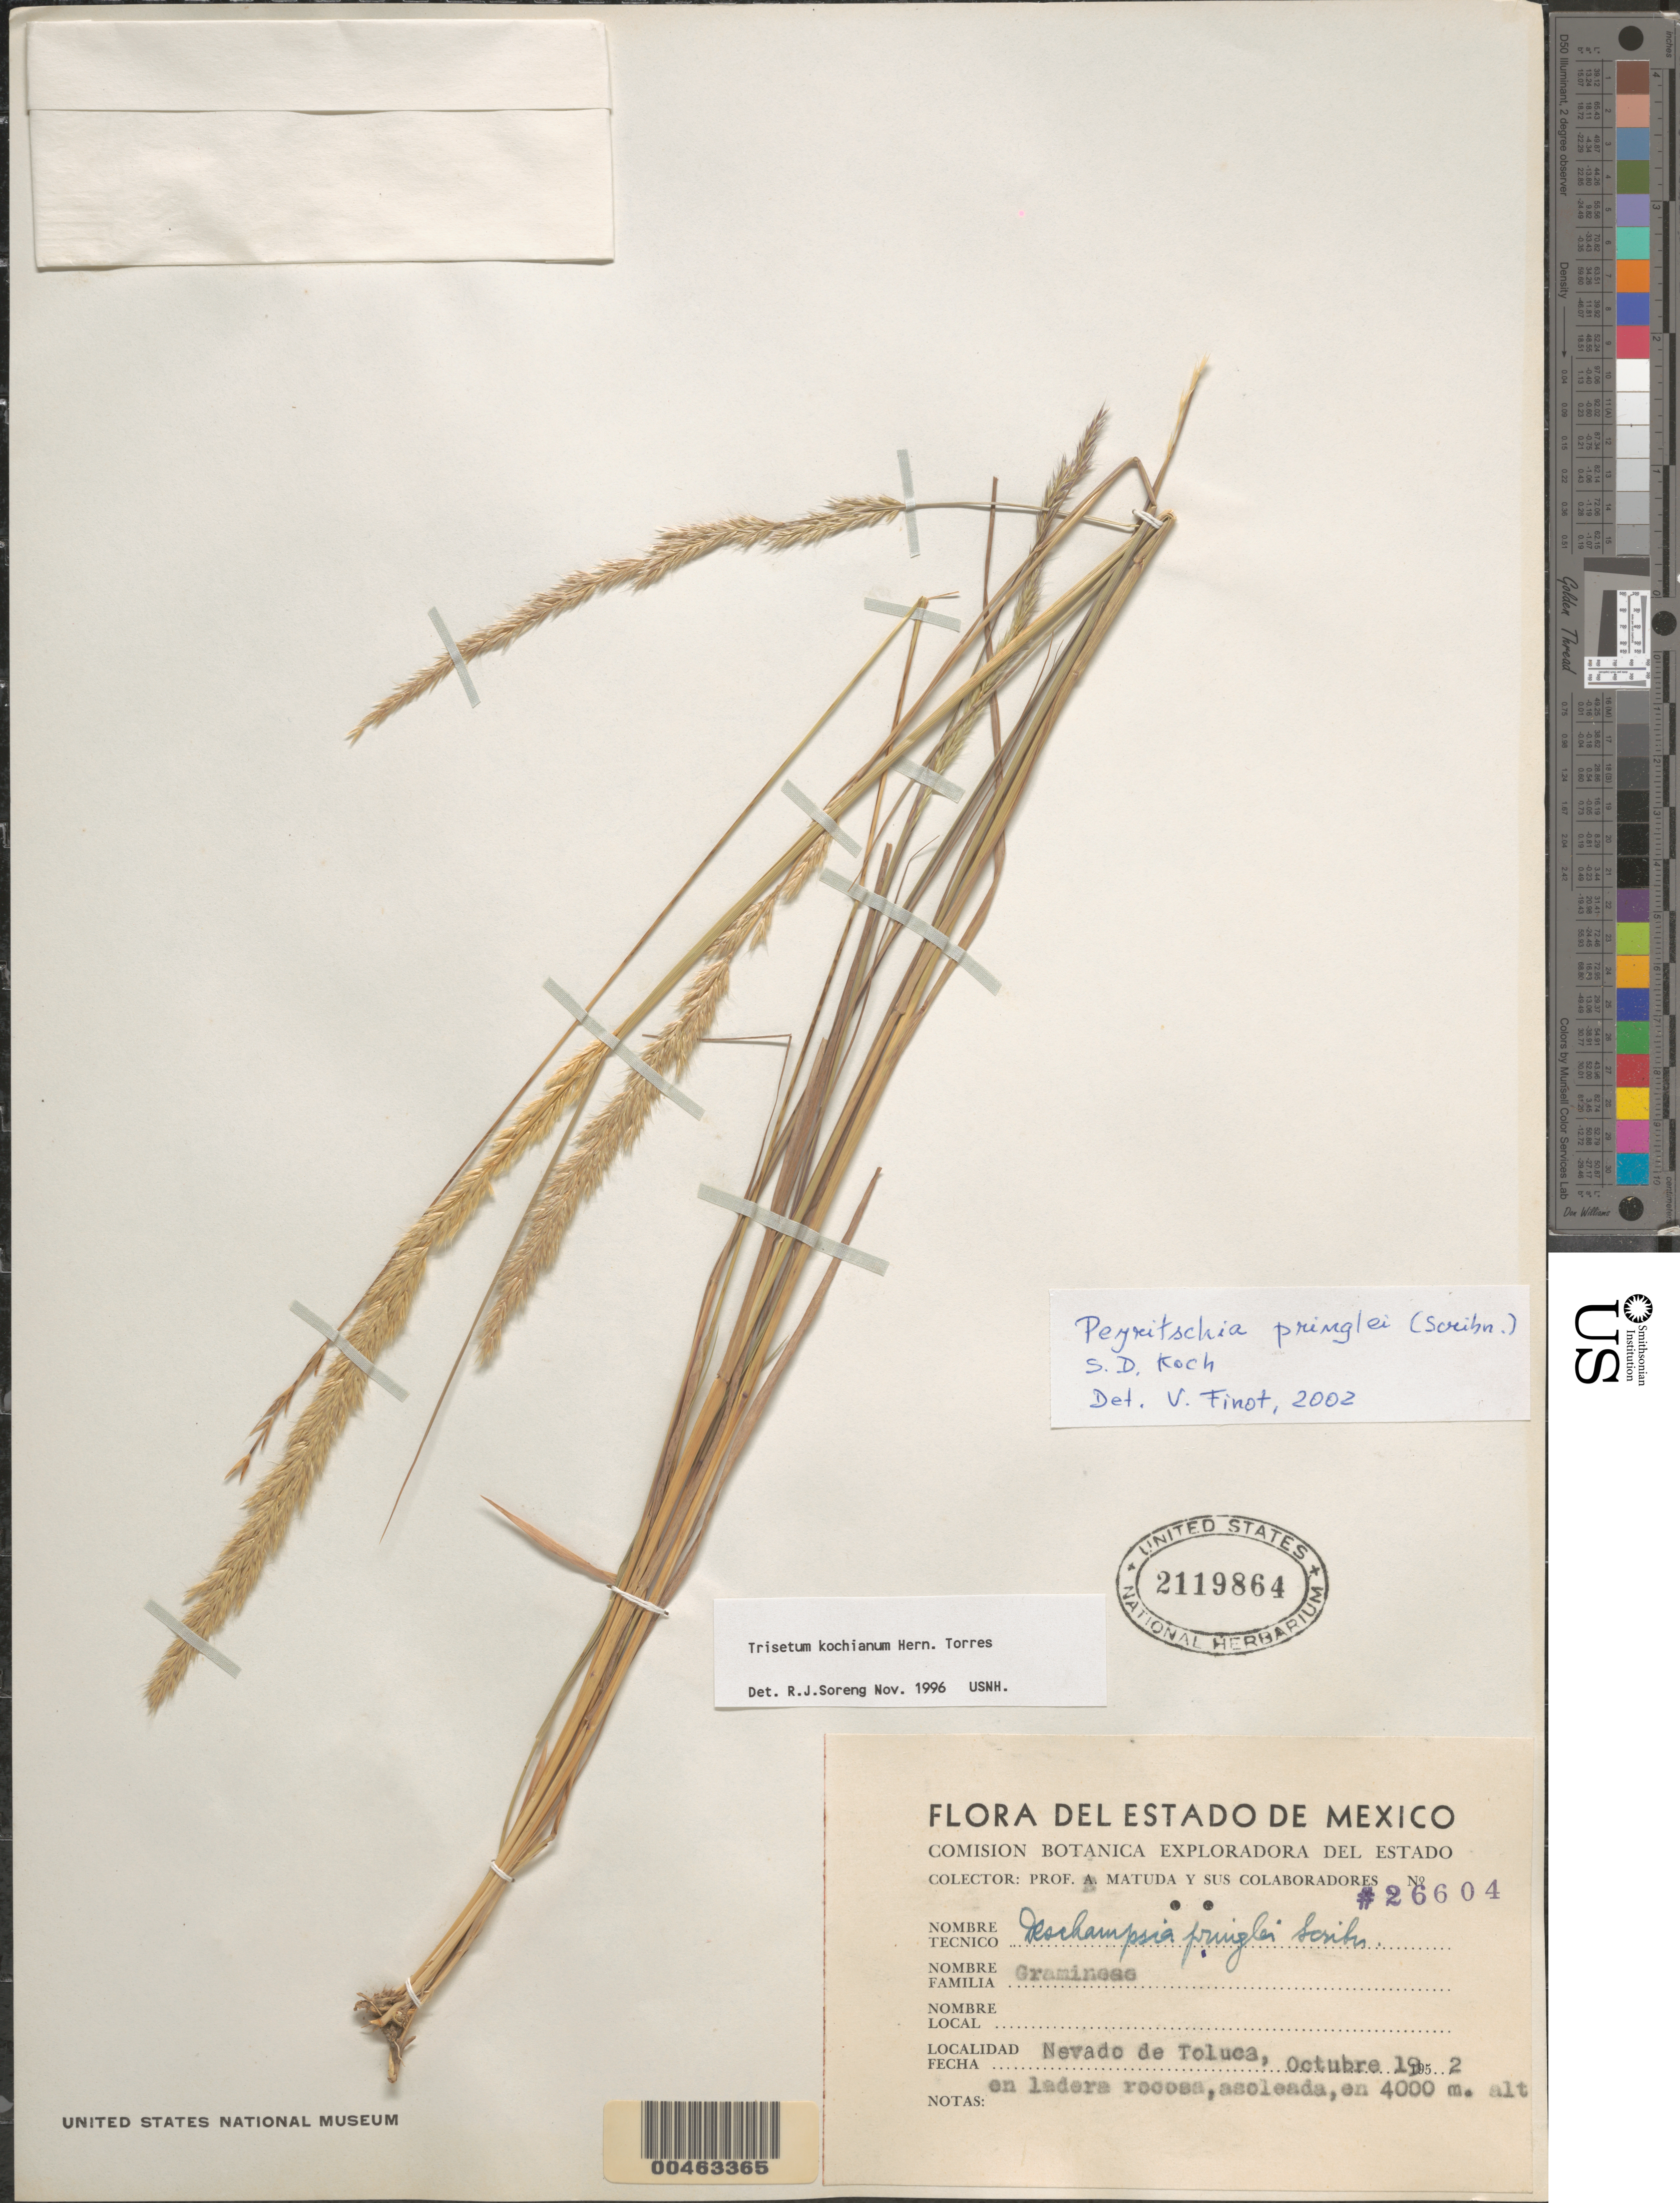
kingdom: Plantae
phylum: Tracheophyta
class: Liliopsida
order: Poales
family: Poaceae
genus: Peyritschia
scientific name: Peyritschia pringlei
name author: (Scribn.) S.D. Koch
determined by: Finot, V. L.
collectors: E. Matuda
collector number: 26604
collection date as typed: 19 Oct 1952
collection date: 1952-10-19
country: Mexico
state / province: México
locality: Nevado de Toluca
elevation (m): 4000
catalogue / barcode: US 2119864